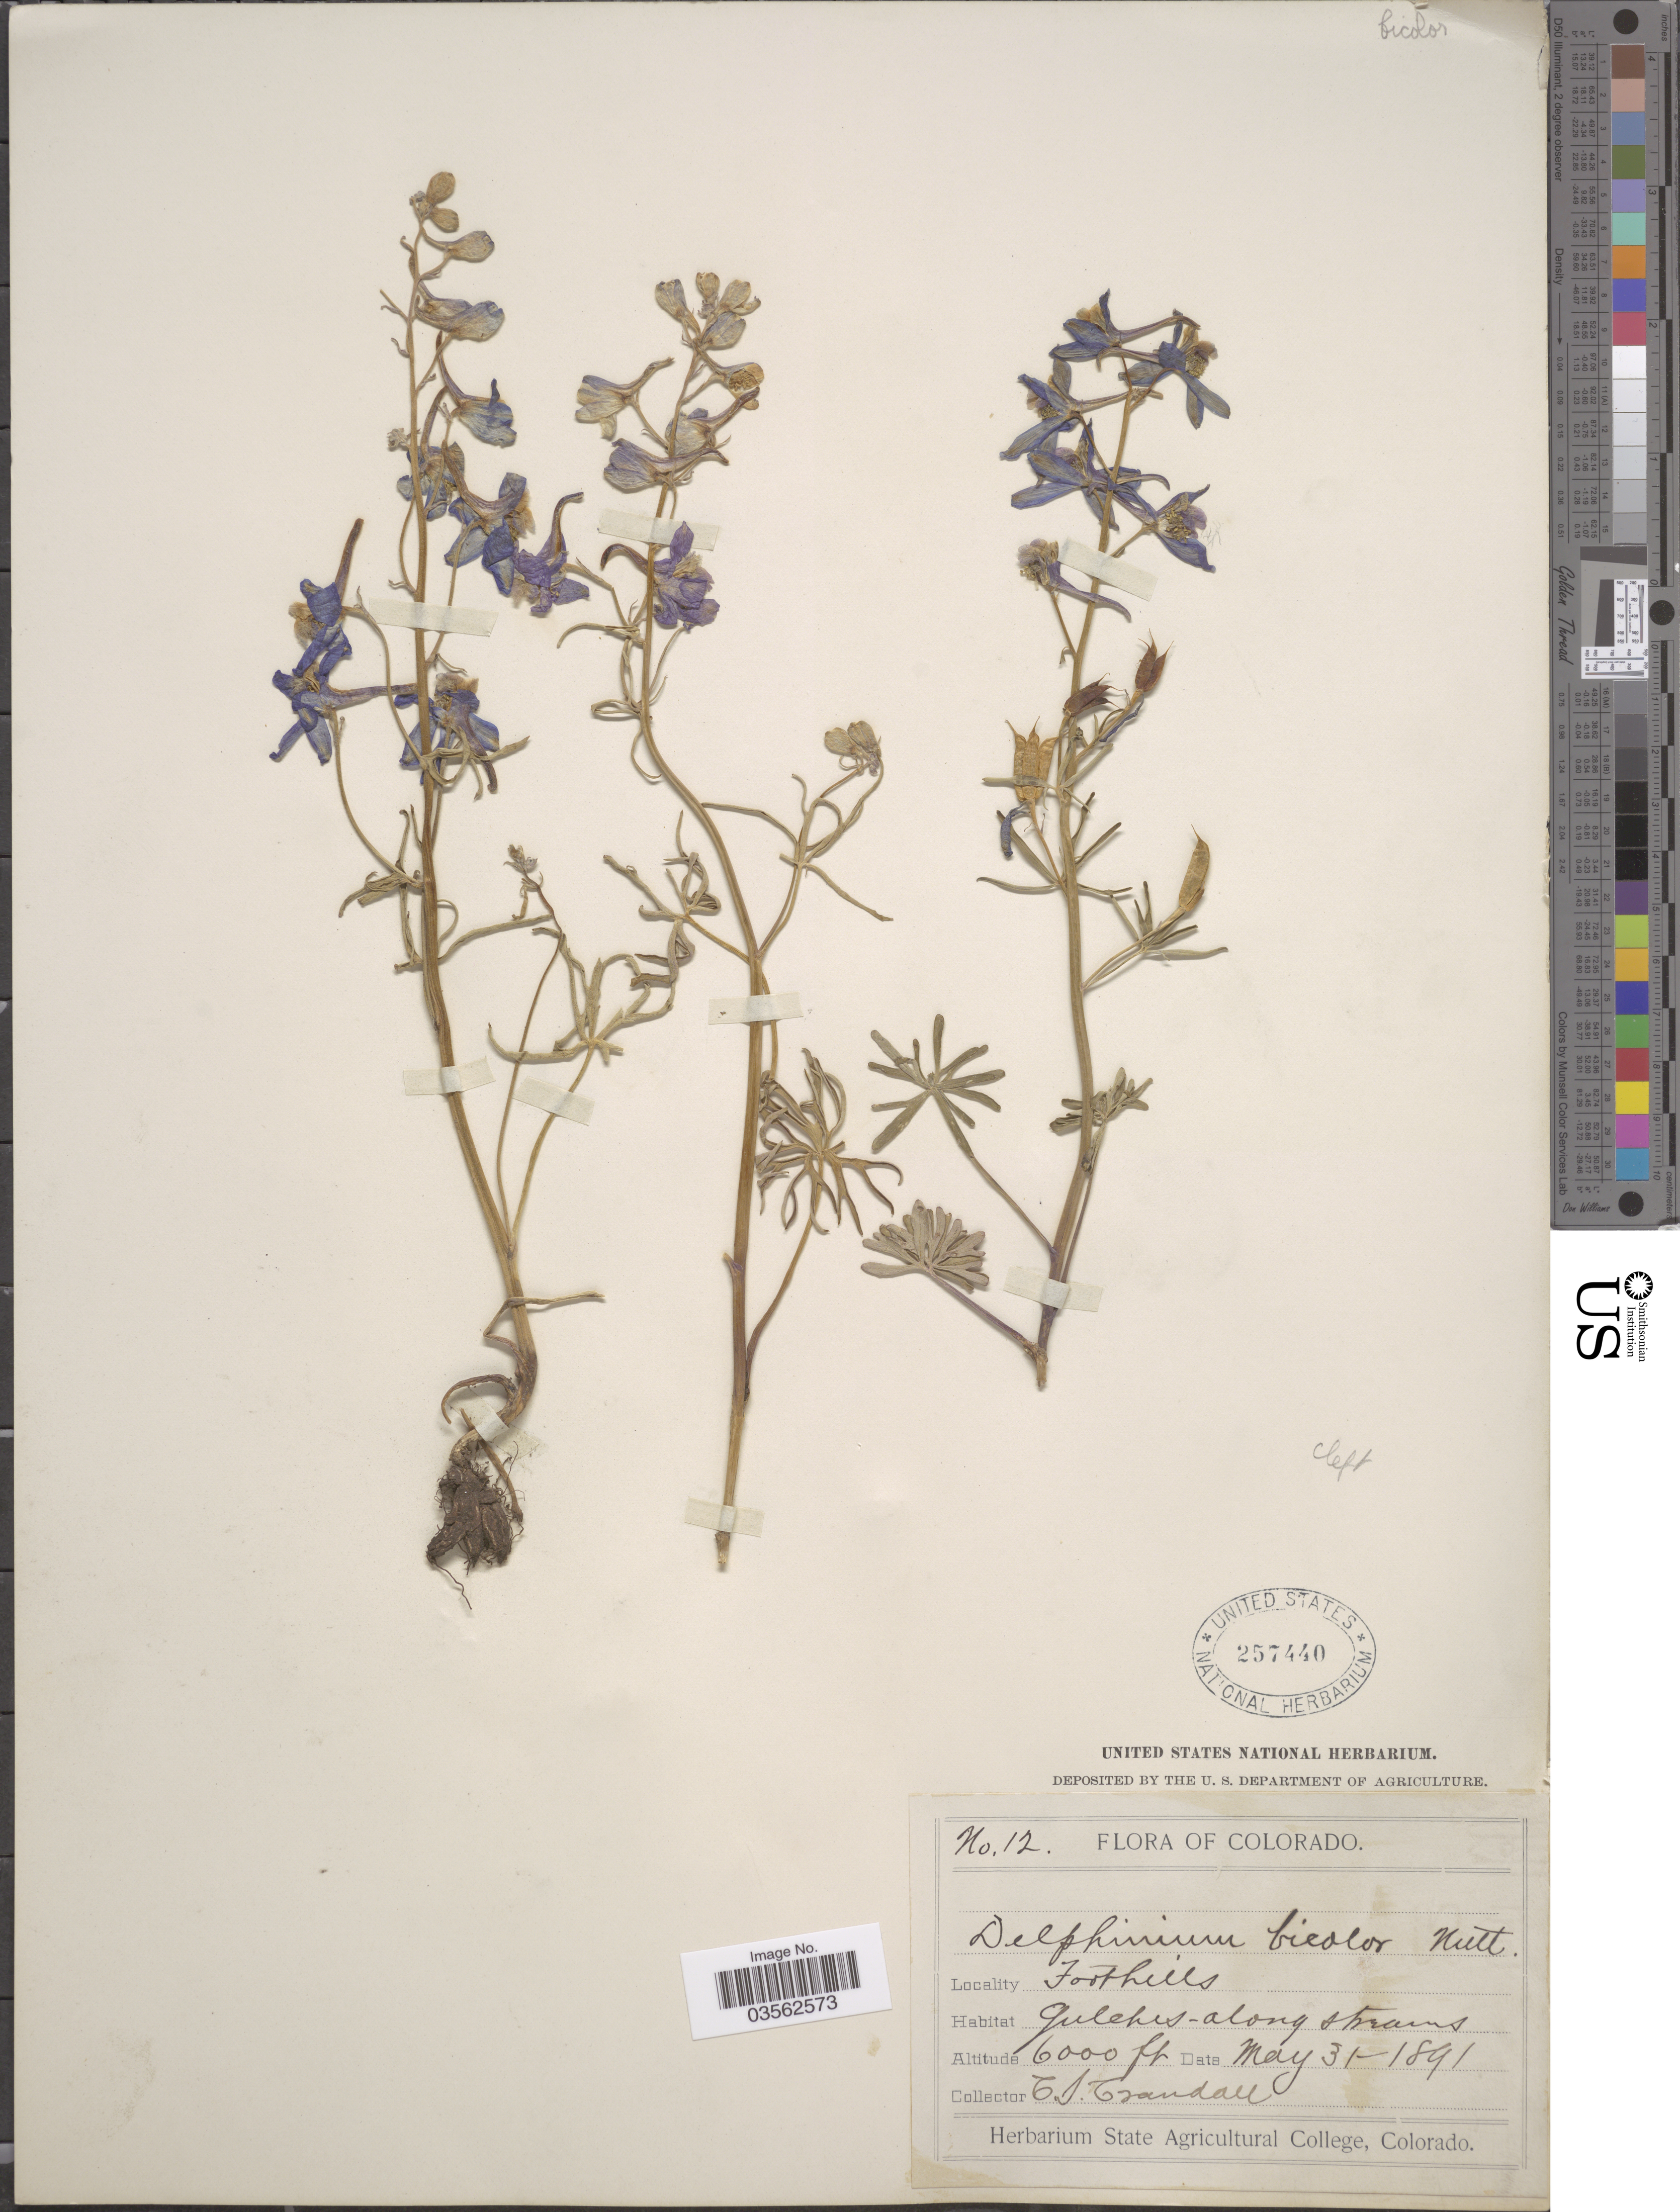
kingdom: Plantae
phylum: Tracheophyta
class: Magnoliopsida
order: Ranunculales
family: Ranunculaceae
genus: Delphinium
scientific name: Delphinium bicolor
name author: Nutt.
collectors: C. Crandall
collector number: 12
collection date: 1891-05-31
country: United States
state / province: Colorado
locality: Foothills.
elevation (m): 1829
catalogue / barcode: US 257440